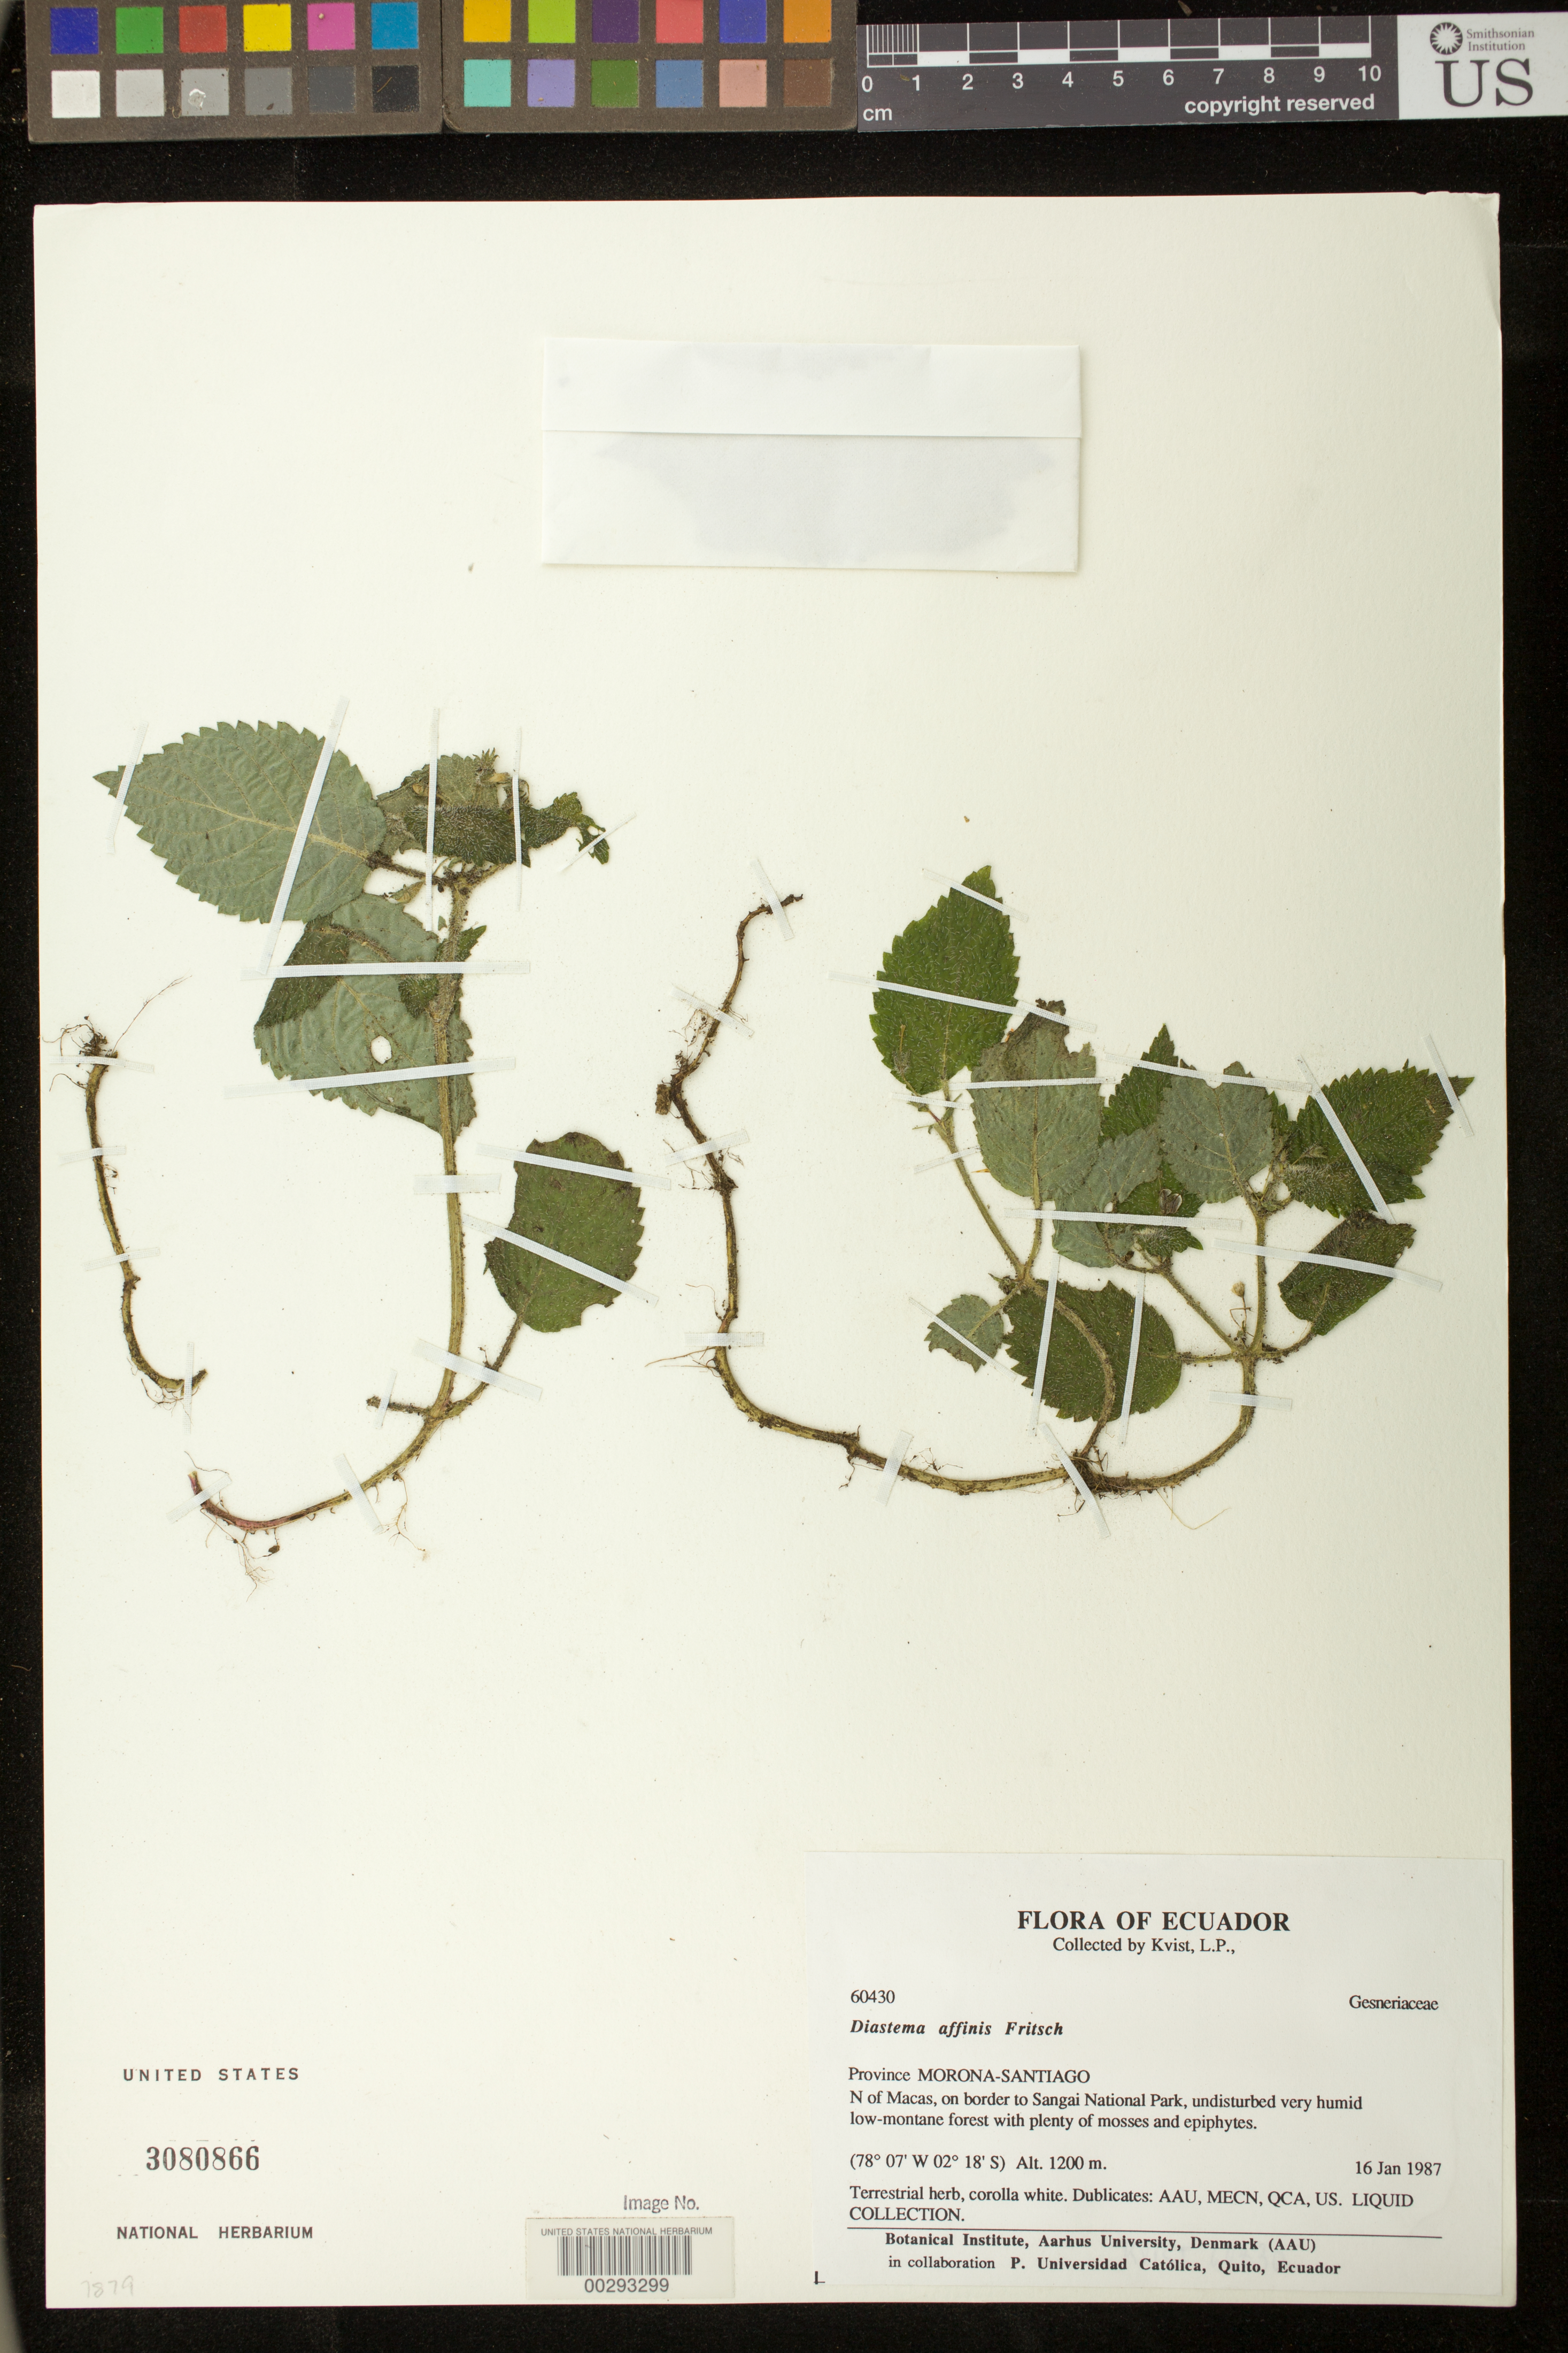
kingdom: Plantae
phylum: Tracheophyta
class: Magnoliopsida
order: Lamiales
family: Gesneriaceae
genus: Diastema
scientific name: Diastema affine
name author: Fritsch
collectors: L. P. Kvist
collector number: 60430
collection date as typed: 16 Jan 1987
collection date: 1987-01-16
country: Ecuador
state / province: Morona-Santiago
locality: N of Macas, on border to Sangay National Park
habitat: Undisturbed very humid low montane forest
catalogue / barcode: US 3080866